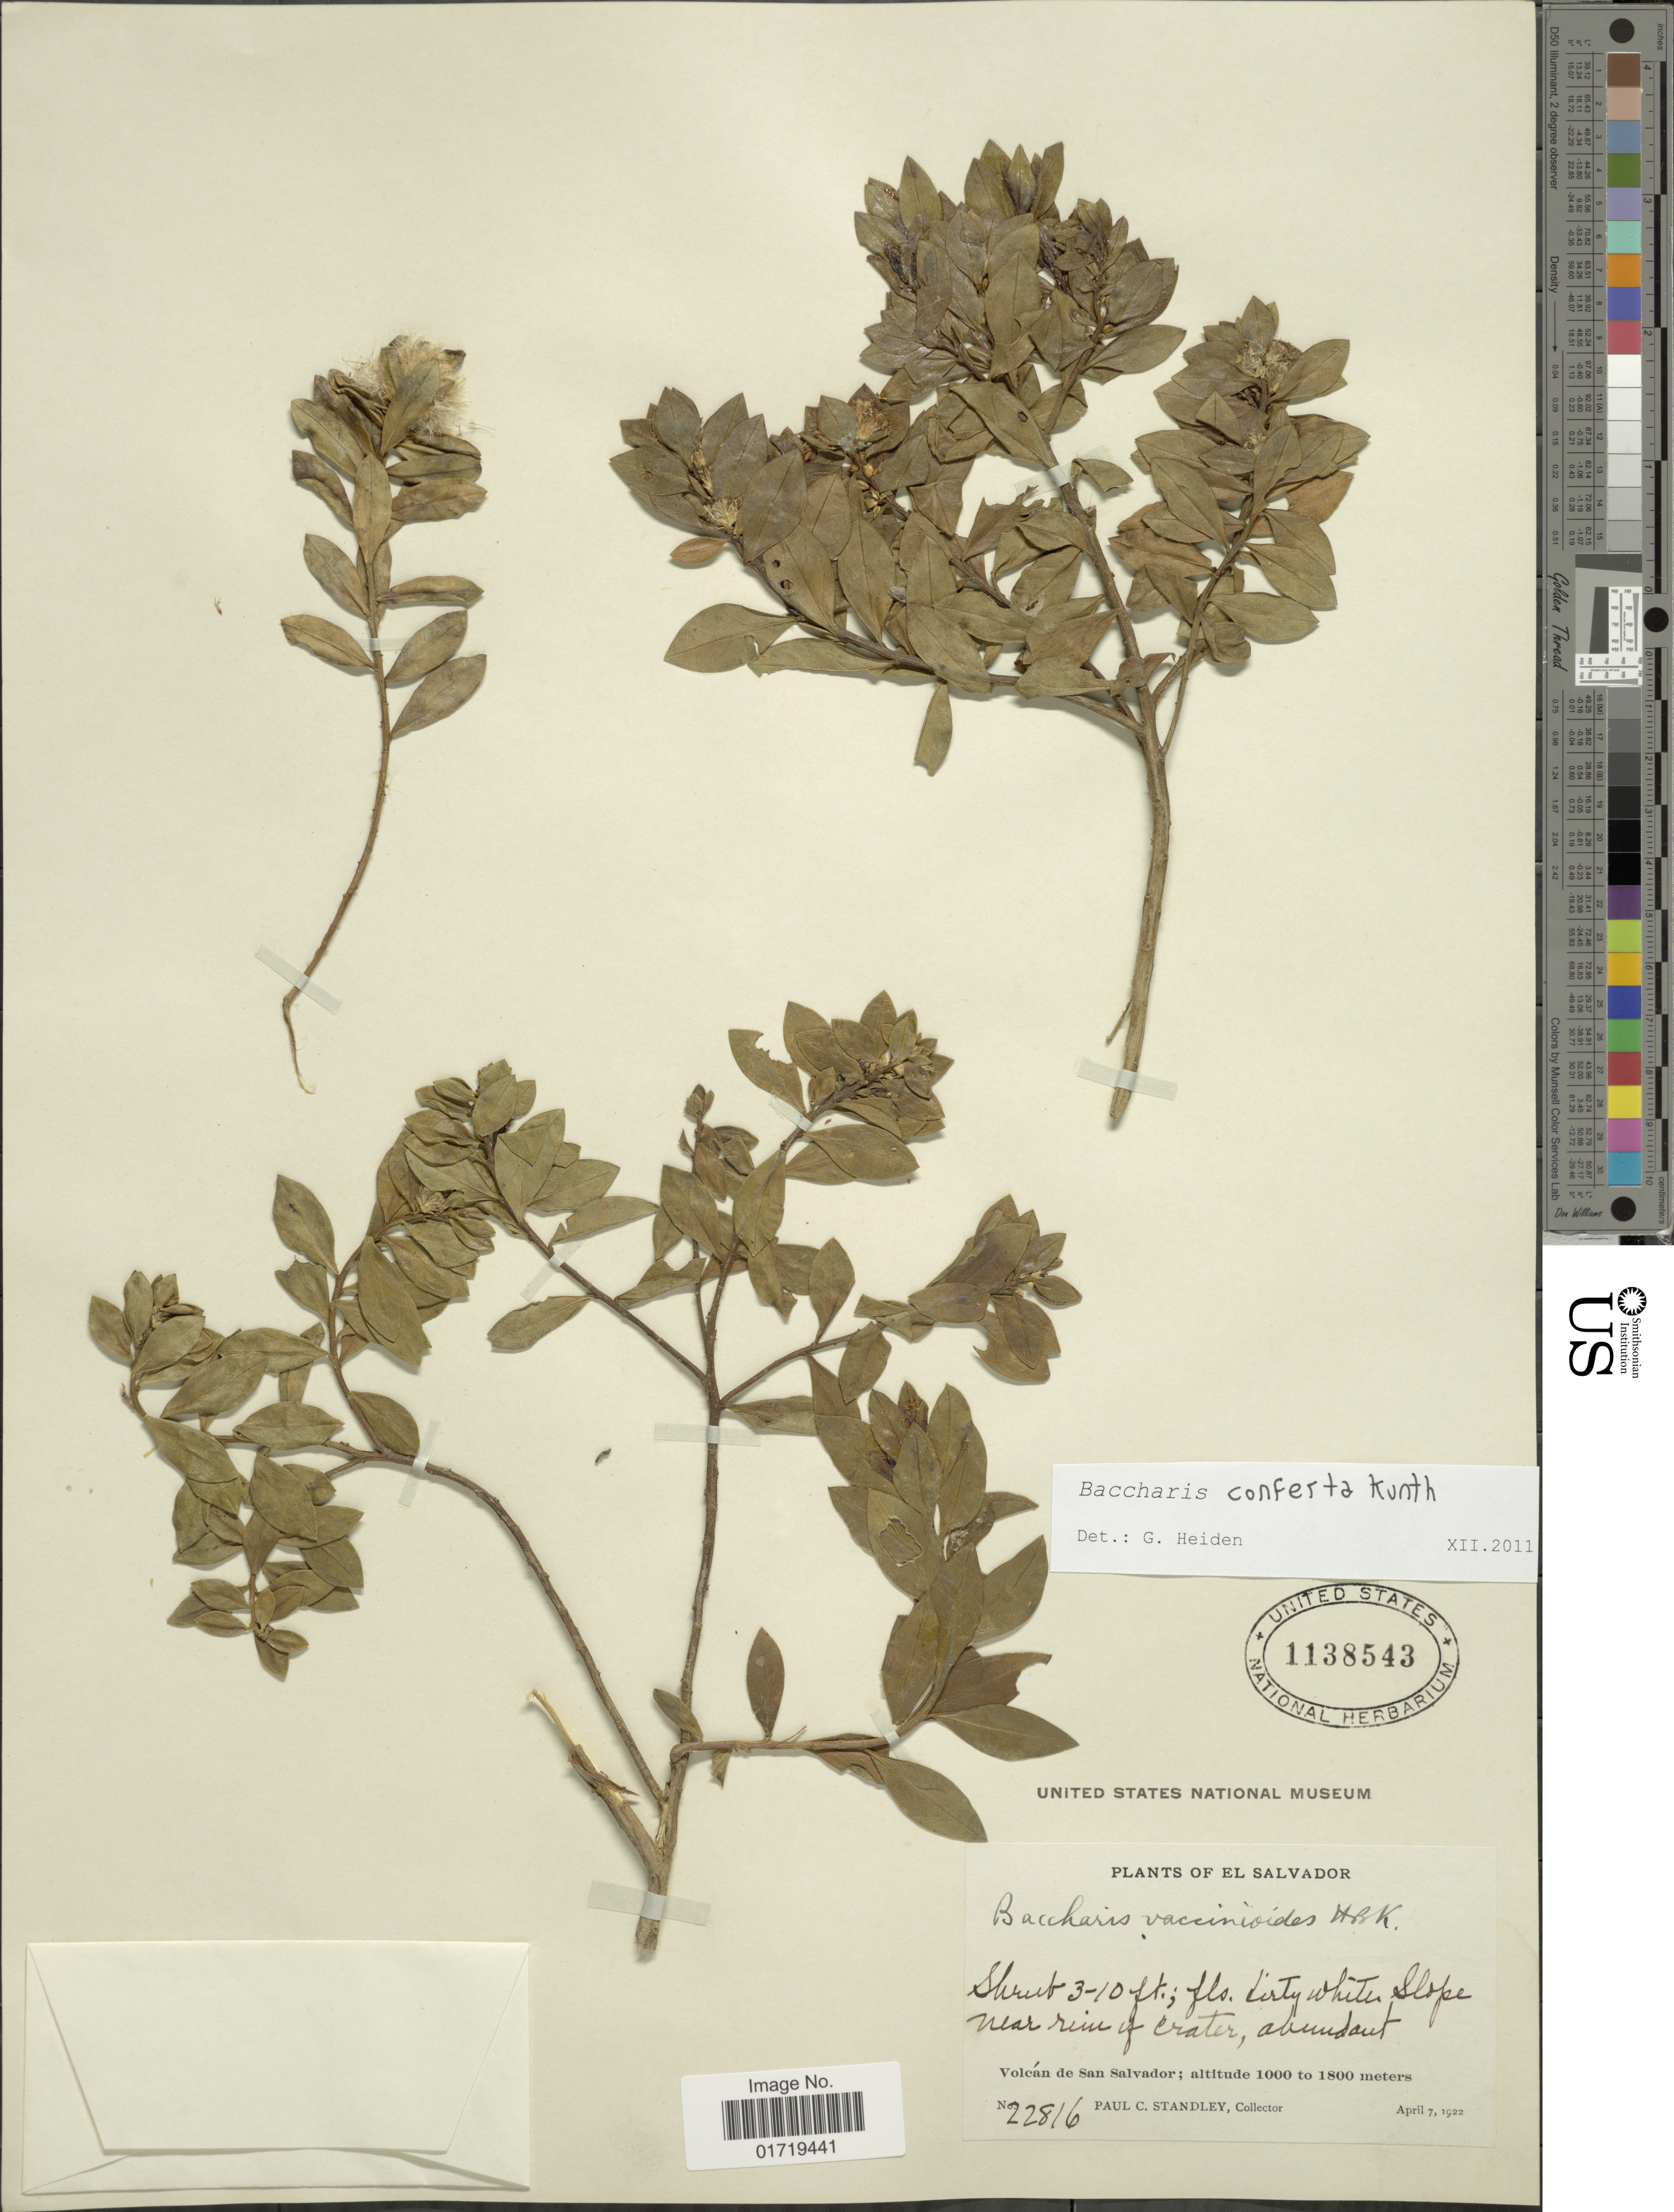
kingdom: Plantae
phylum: Tracheophyta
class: Magnoliopsida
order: Asterales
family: Asteraceae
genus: Baccharis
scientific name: Baccharis conferta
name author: Kunth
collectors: P. C. Standley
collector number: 22816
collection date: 1922-04-07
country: El Salvador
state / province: San Salvador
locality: Volcan de San Salvador, near ruin of crater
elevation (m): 1000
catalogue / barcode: US 1138543